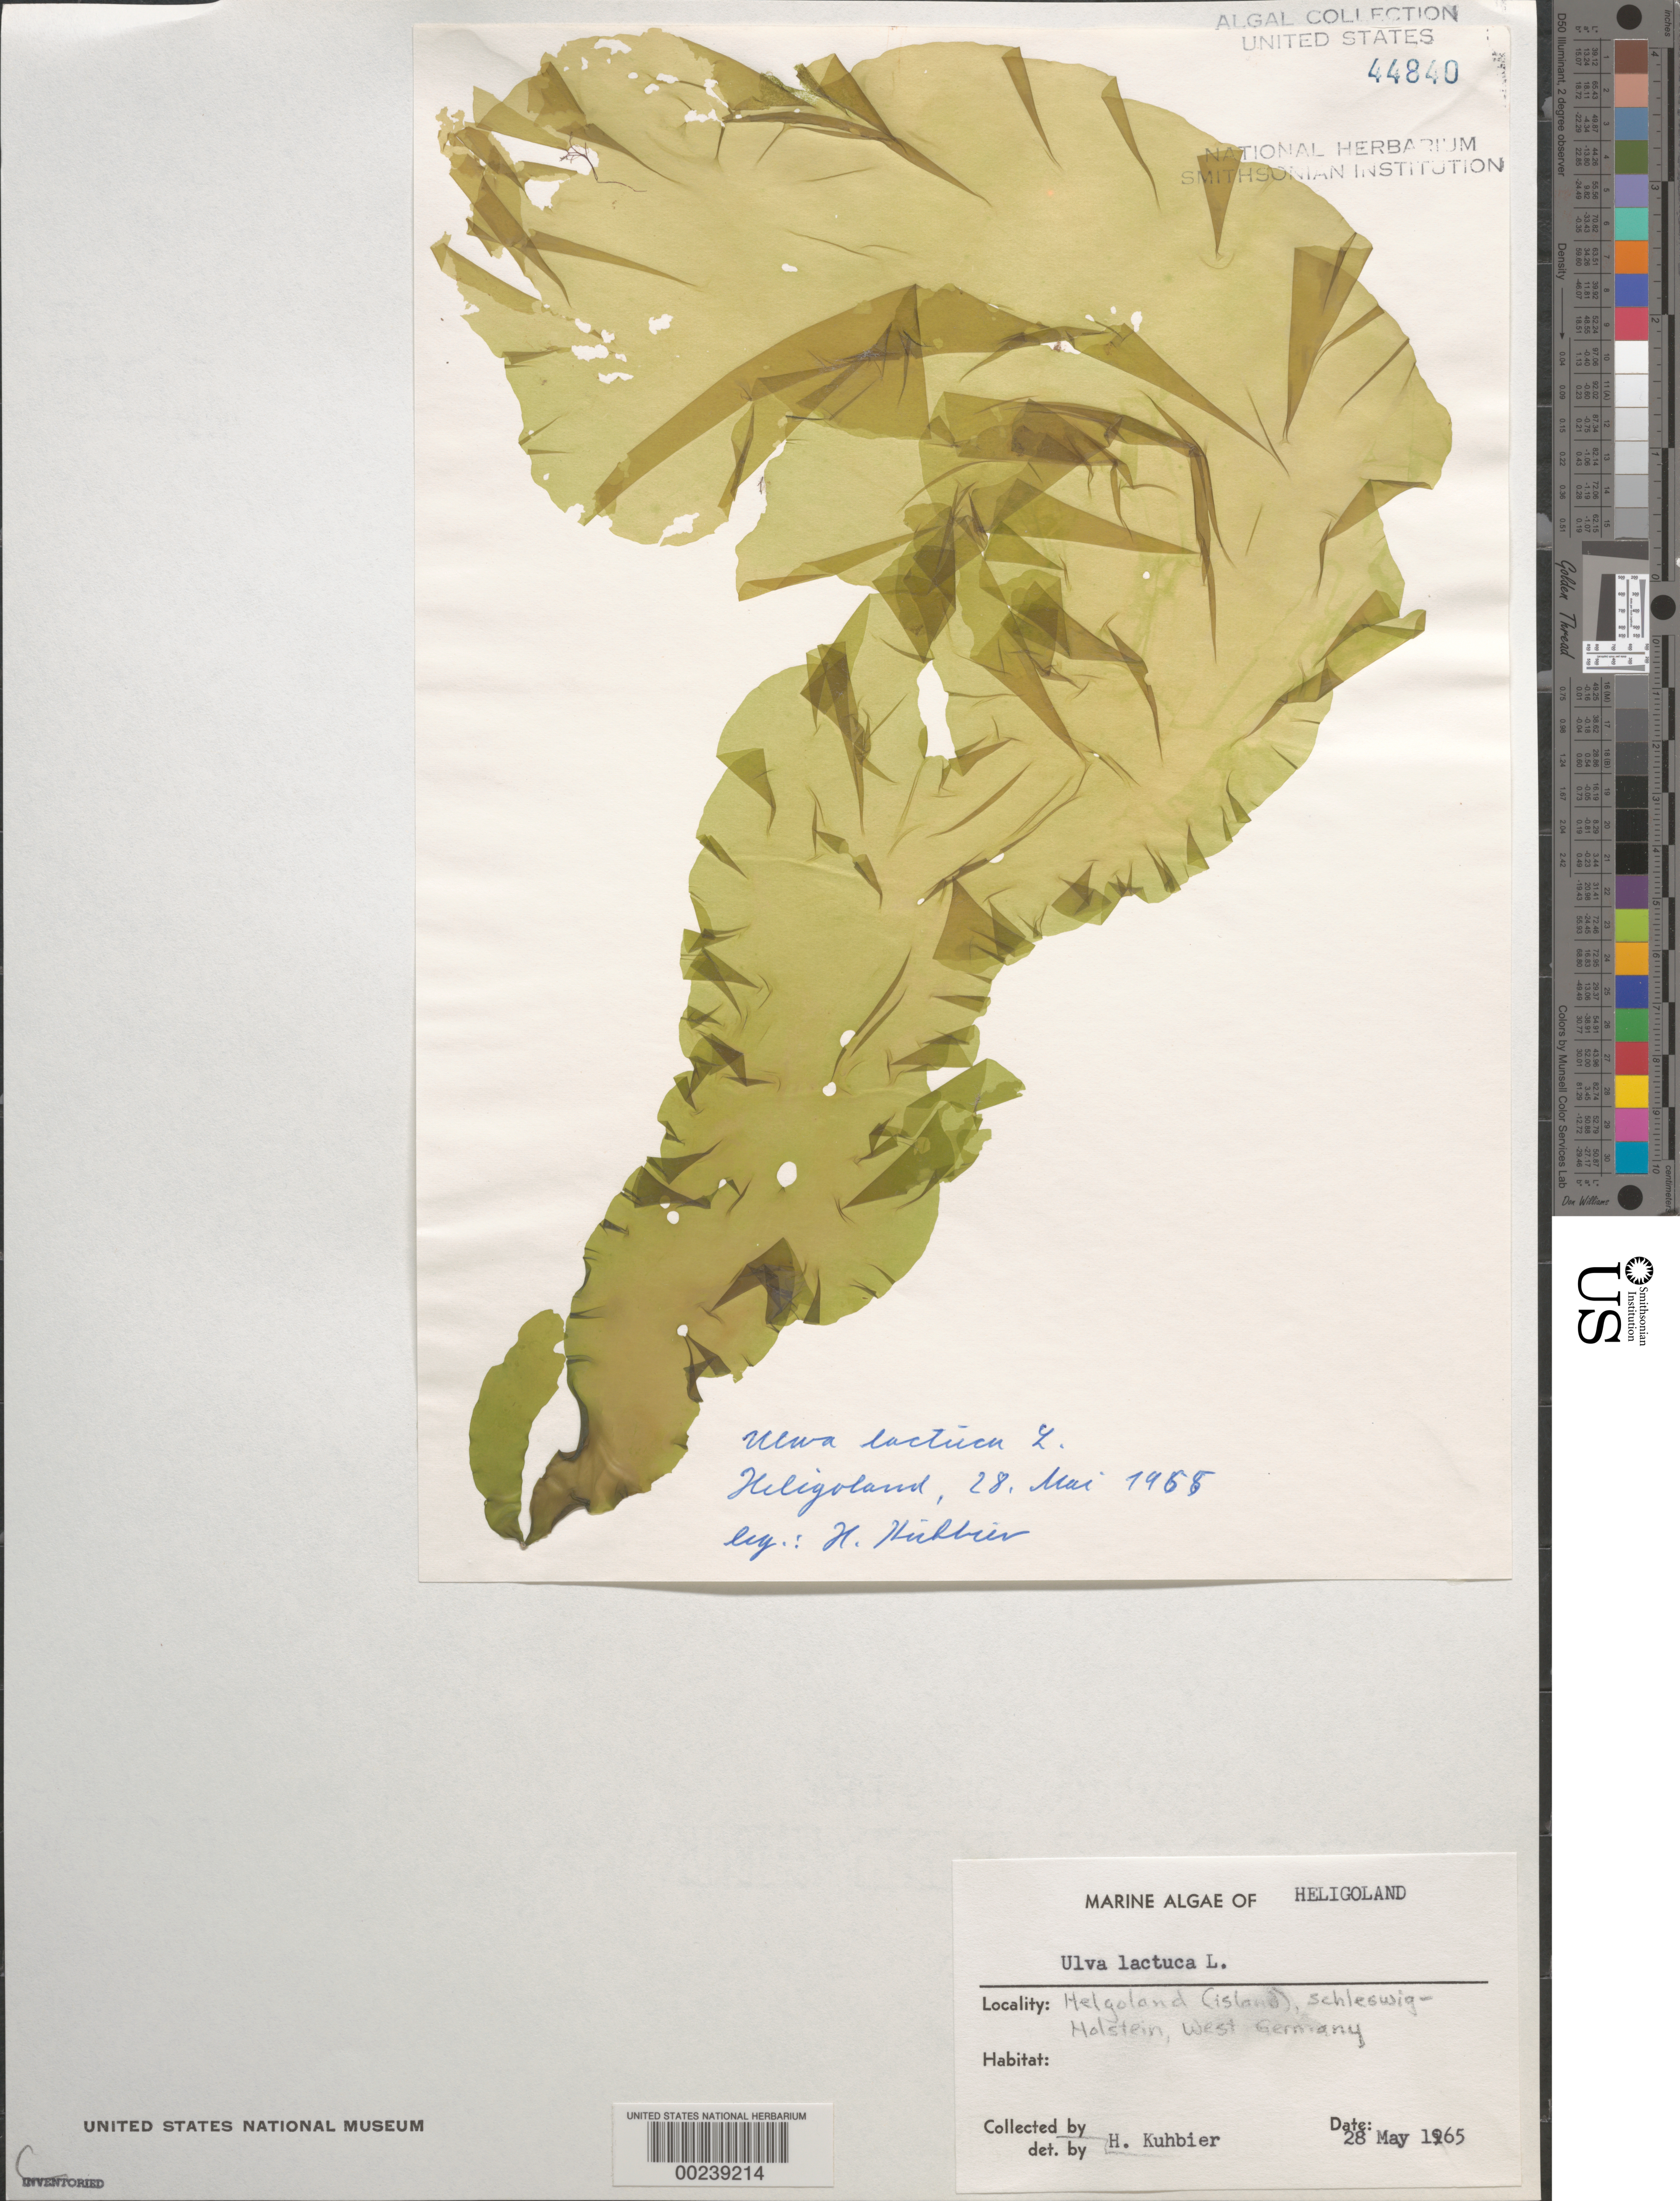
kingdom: Plantae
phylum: Chlorophyta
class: Ulvophyceae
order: Ulvales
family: Ulvaceae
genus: Ulva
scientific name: Ulva lactuca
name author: L.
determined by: Kuhbier, H.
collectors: H. Kuhbier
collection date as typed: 28 May 1965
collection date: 1965-05-28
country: Germany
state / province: Schleswig-Holstein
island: Helgoland (Heligoland)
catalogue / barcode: US 44840